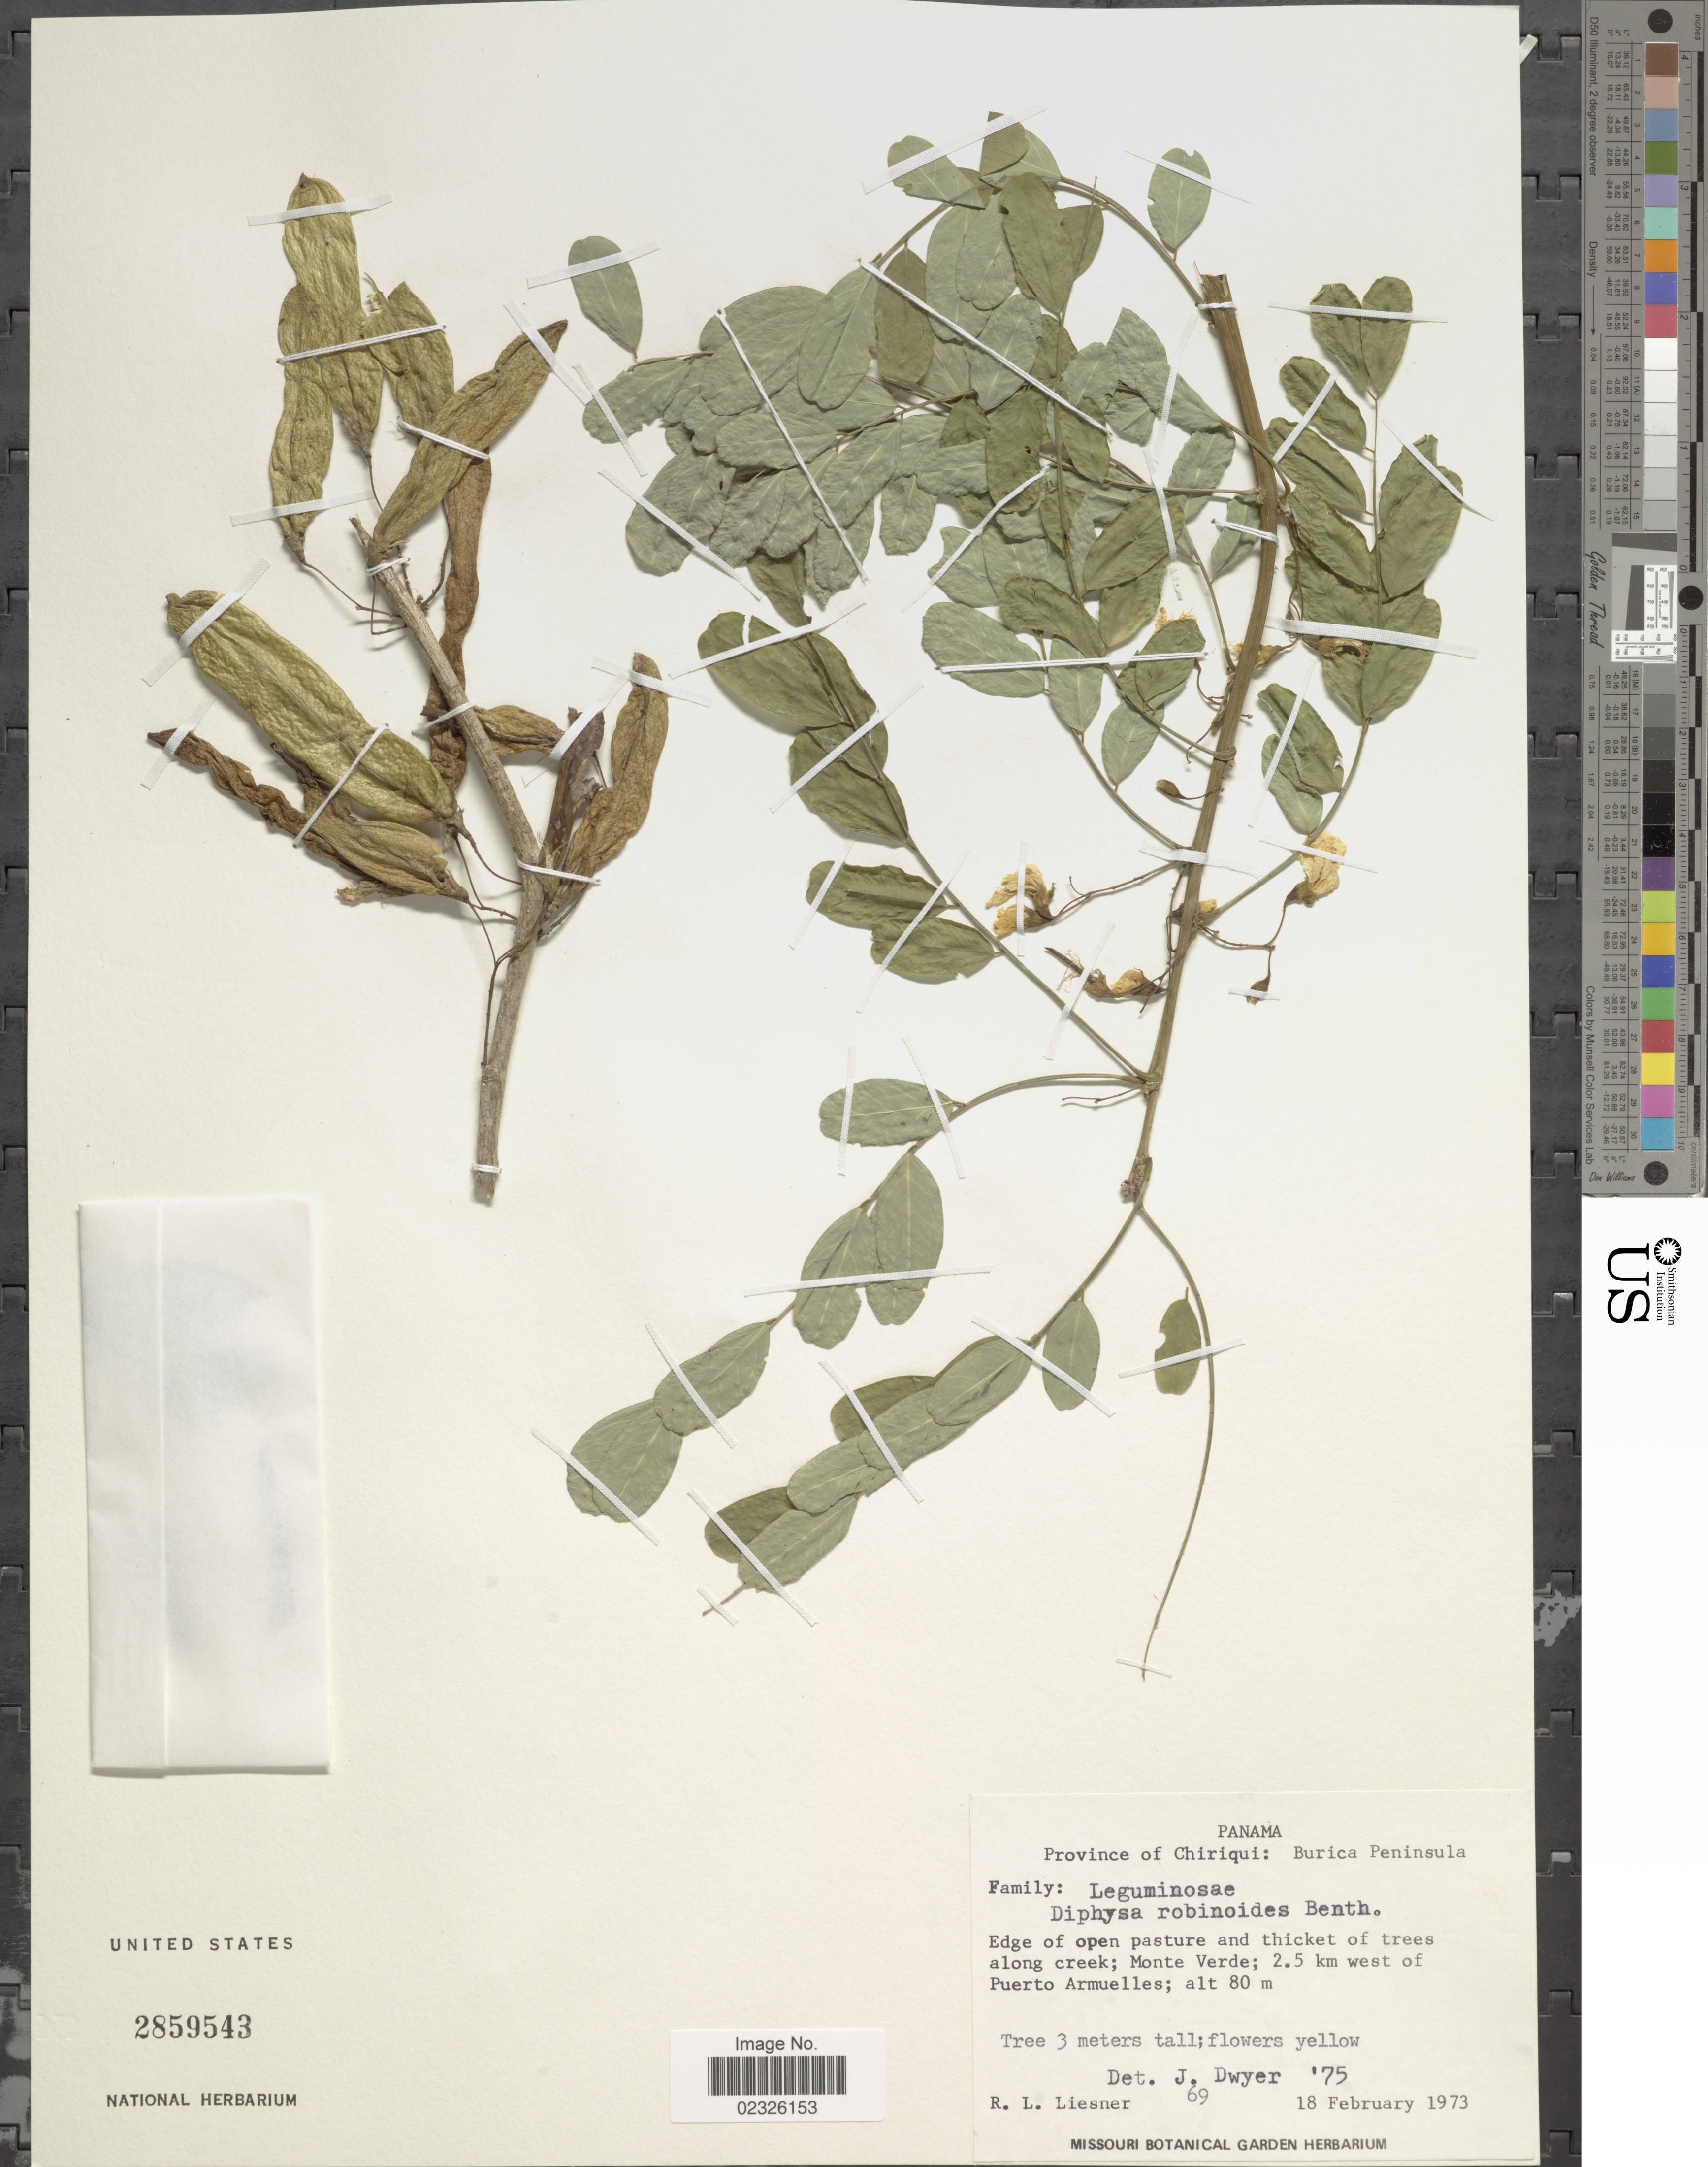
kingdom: Plantae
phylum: Tracheophyta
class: Magnoliopsida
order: Fabales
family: Fabaceae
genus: Diphysa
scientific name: Diphysa robinioides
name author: Benth.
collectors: R. L. Liesner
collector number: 69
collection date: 1973-02-18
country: Panama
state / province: Chiriqui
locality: Burica Peninsula, Edge of open pasture and thicket of trees along creek; Monte Verde;; 2.5 km west of Puerto Armuelles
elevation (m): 80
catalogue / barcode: US 2859543